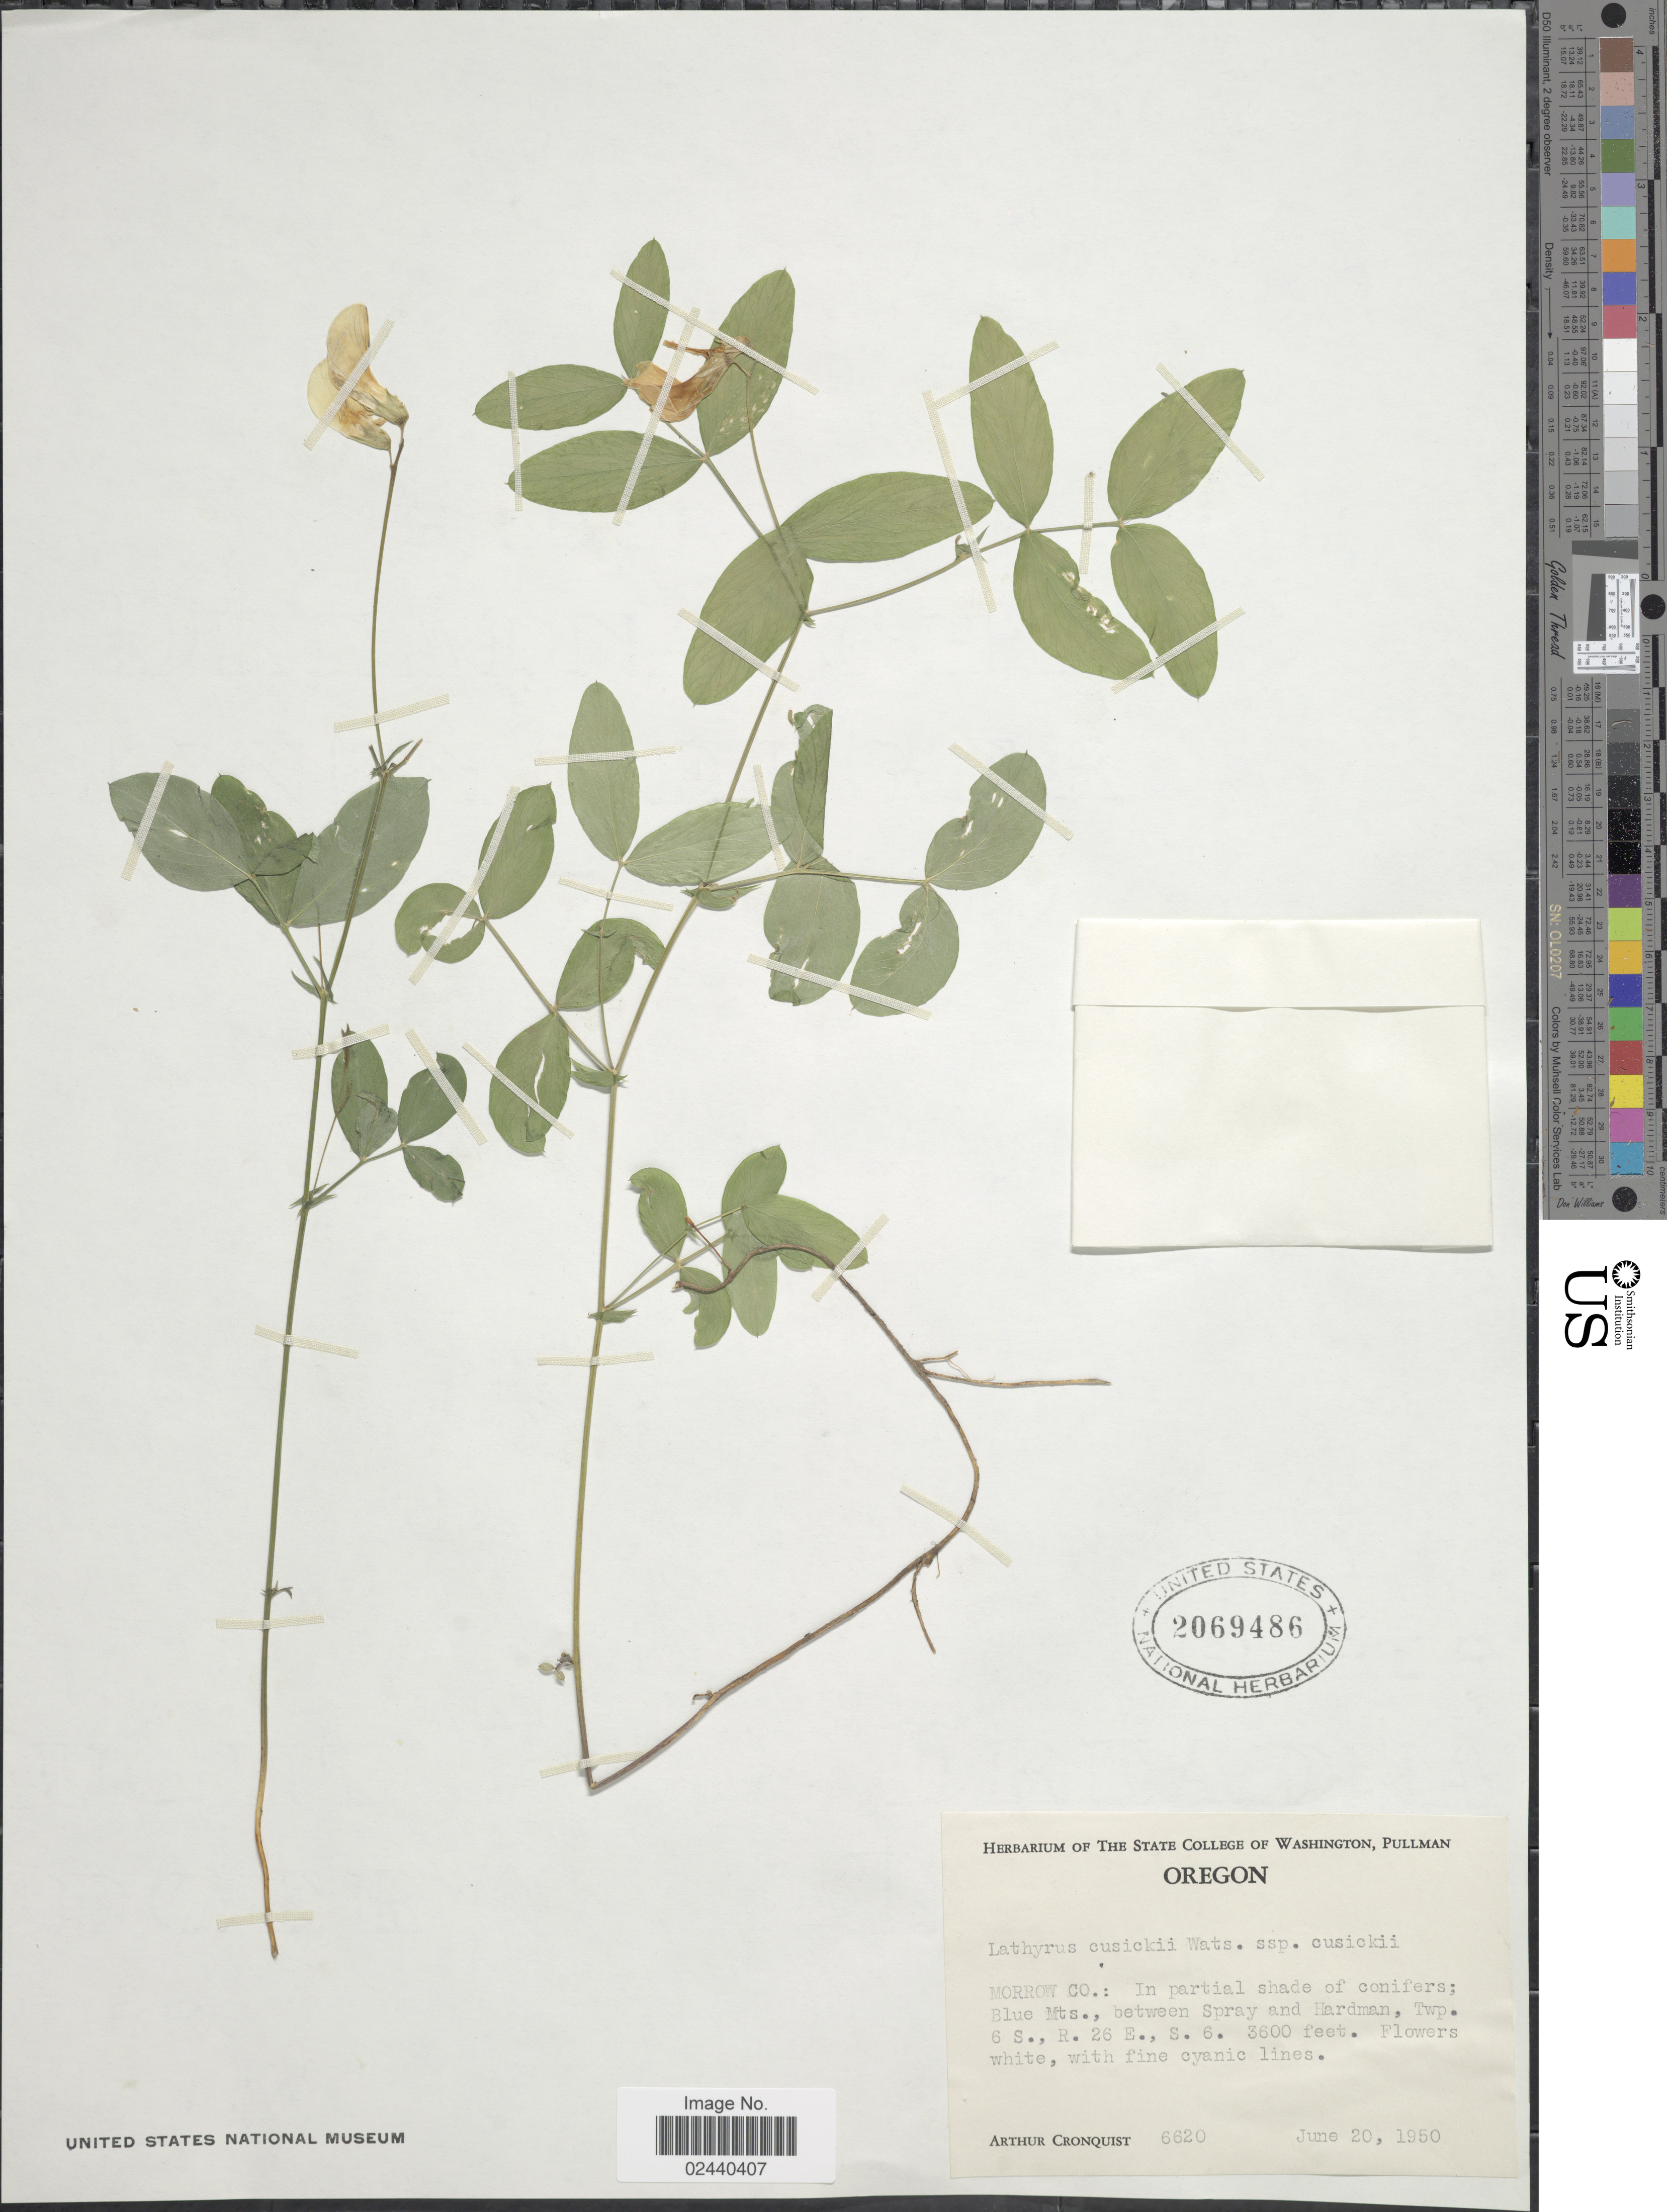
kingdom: Plantae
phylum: Tracheophyta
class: Magnoliopsida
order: Fabales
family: Fabaceae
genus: Lathyrus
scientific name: Lathyrus cusickii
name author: S. Watson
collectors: A. J. Cronquist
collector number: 6620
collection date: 1950-06-20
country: United States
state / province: Oregon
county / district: Morrow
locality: Morrow Co.: In partial shade of conifers; Blue Mts., between Spray and Hardman, Twp. 6 S., R. 26 E., S. 6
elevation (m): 1097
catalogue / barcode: US 2069486